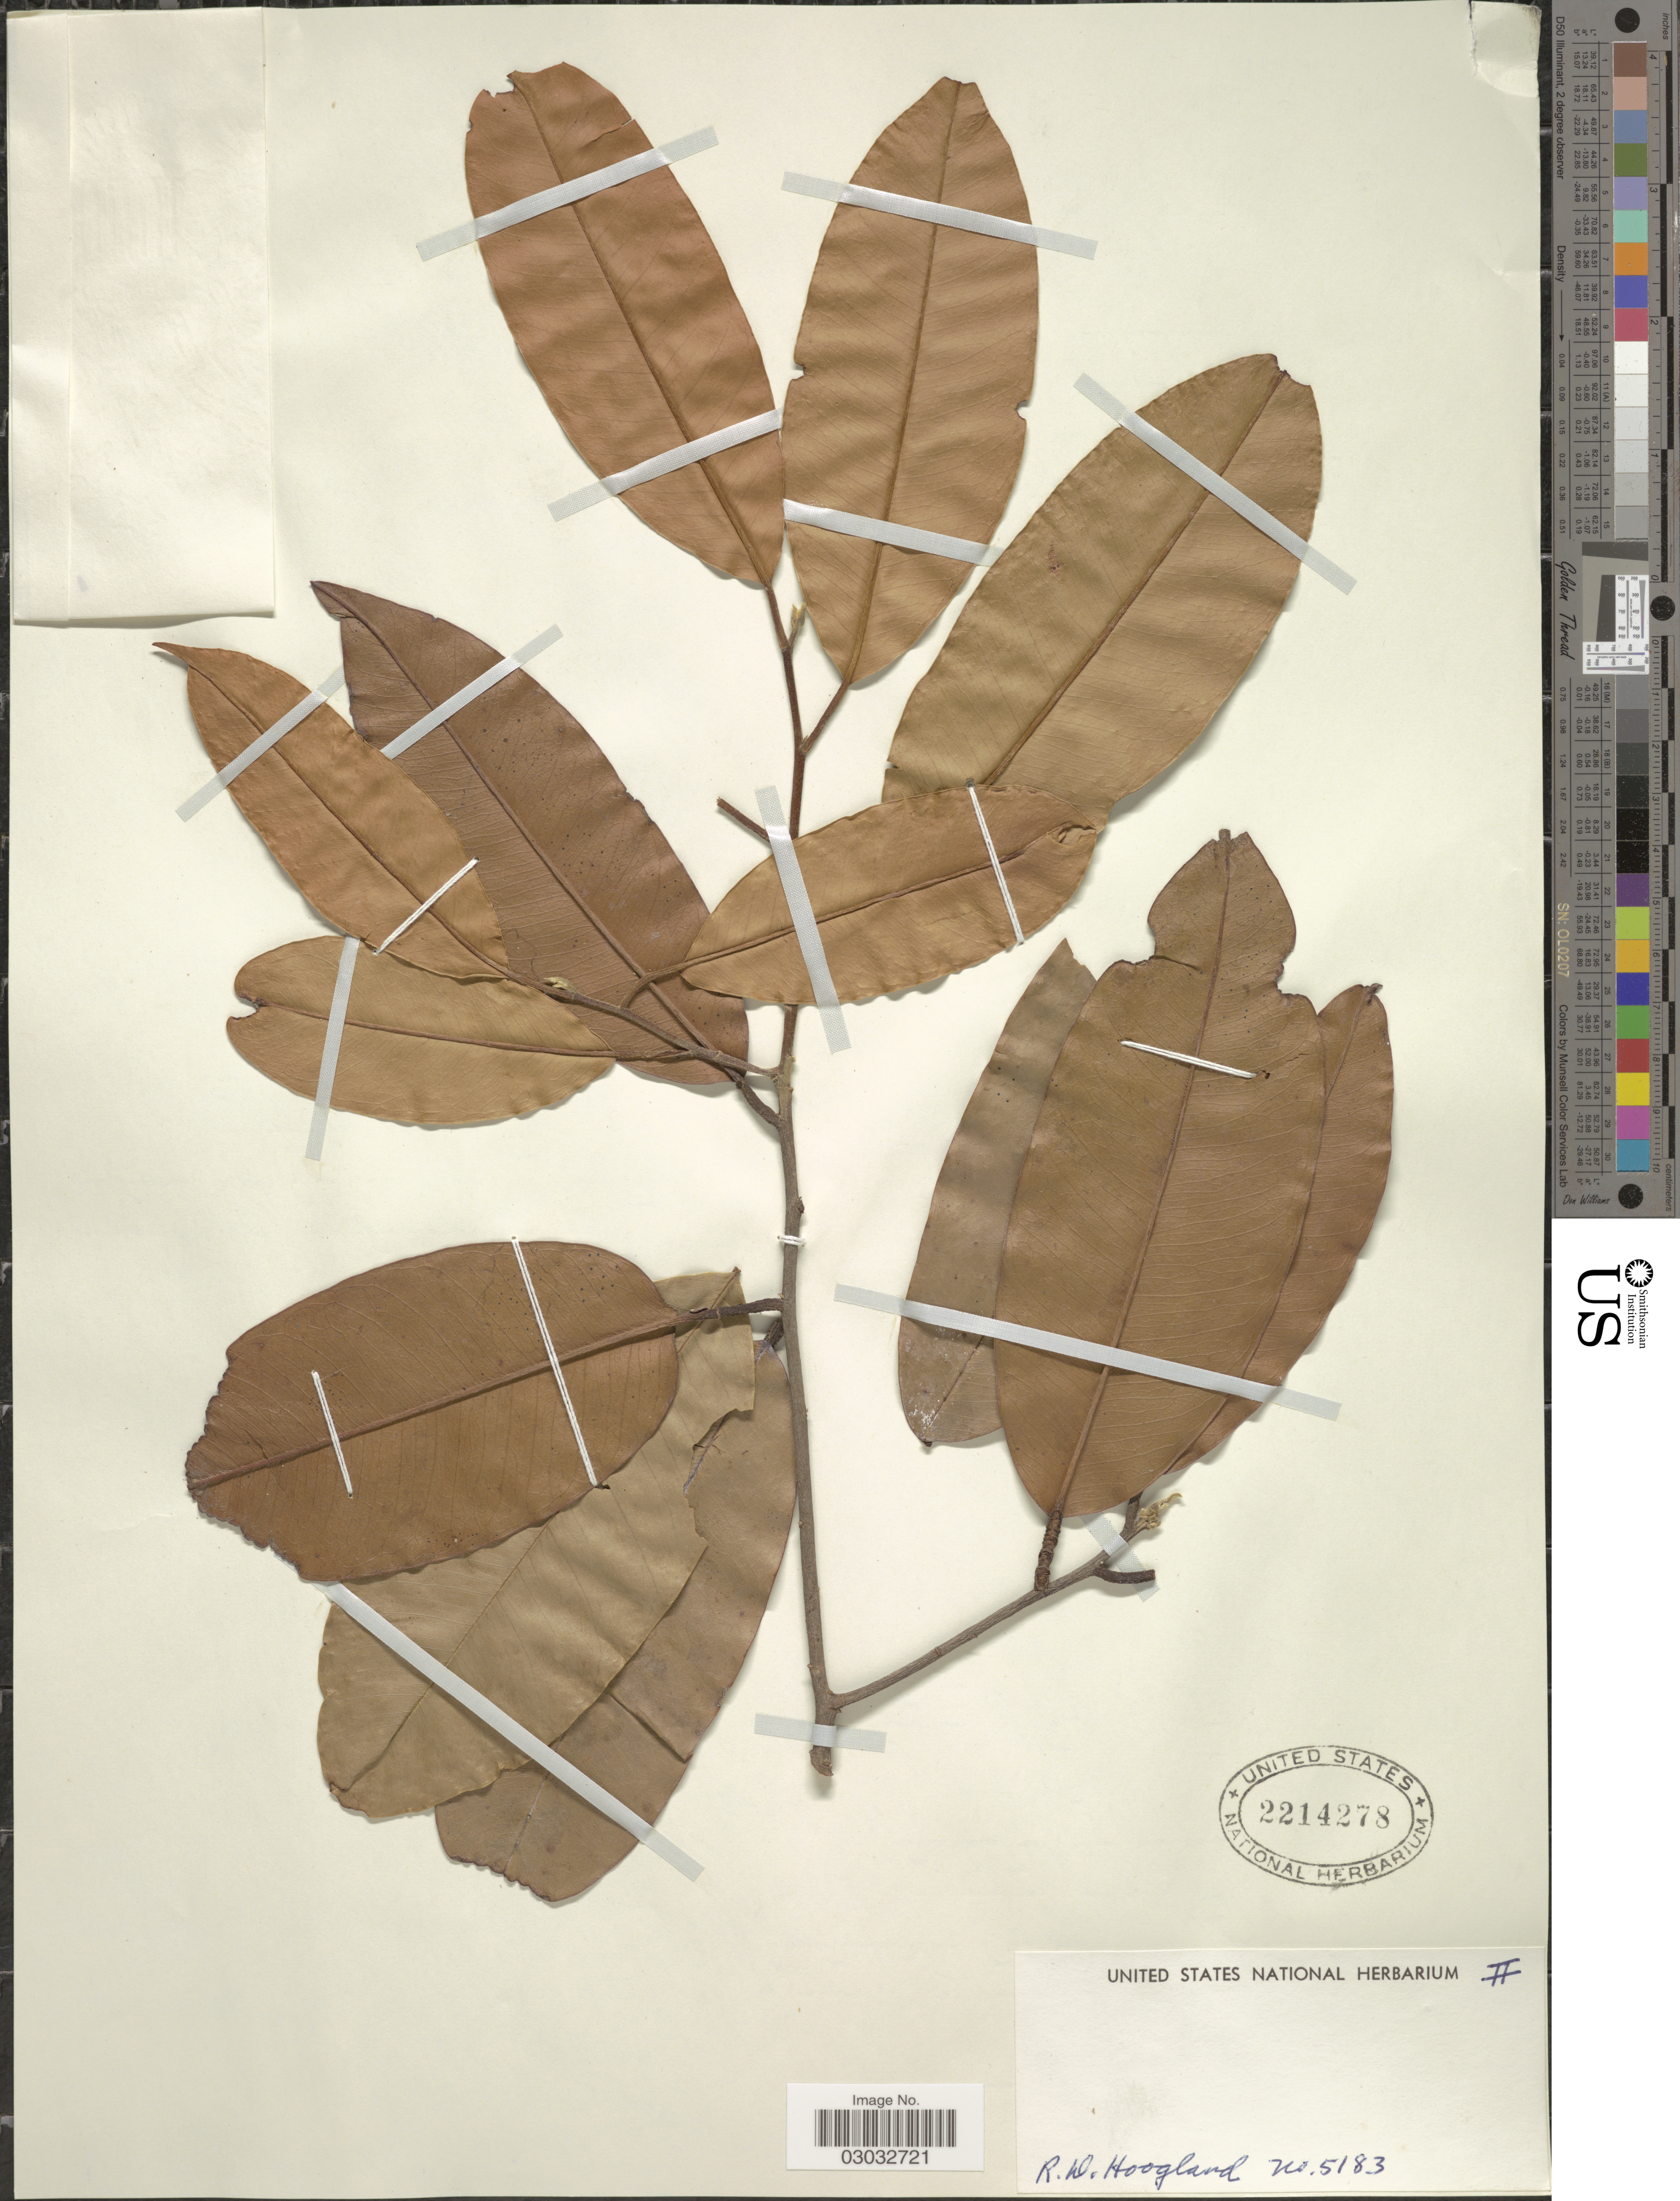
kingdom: Plantae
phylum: Tracheophyta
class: Magnoliopsida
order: Malvales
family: Thymelaeaceae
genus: Gonystylus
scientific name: Gonystylus macrophyllus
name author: (Miq.) Airy Shaw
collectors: R. D. Hoogland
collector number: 5183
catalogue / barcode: US 2214278